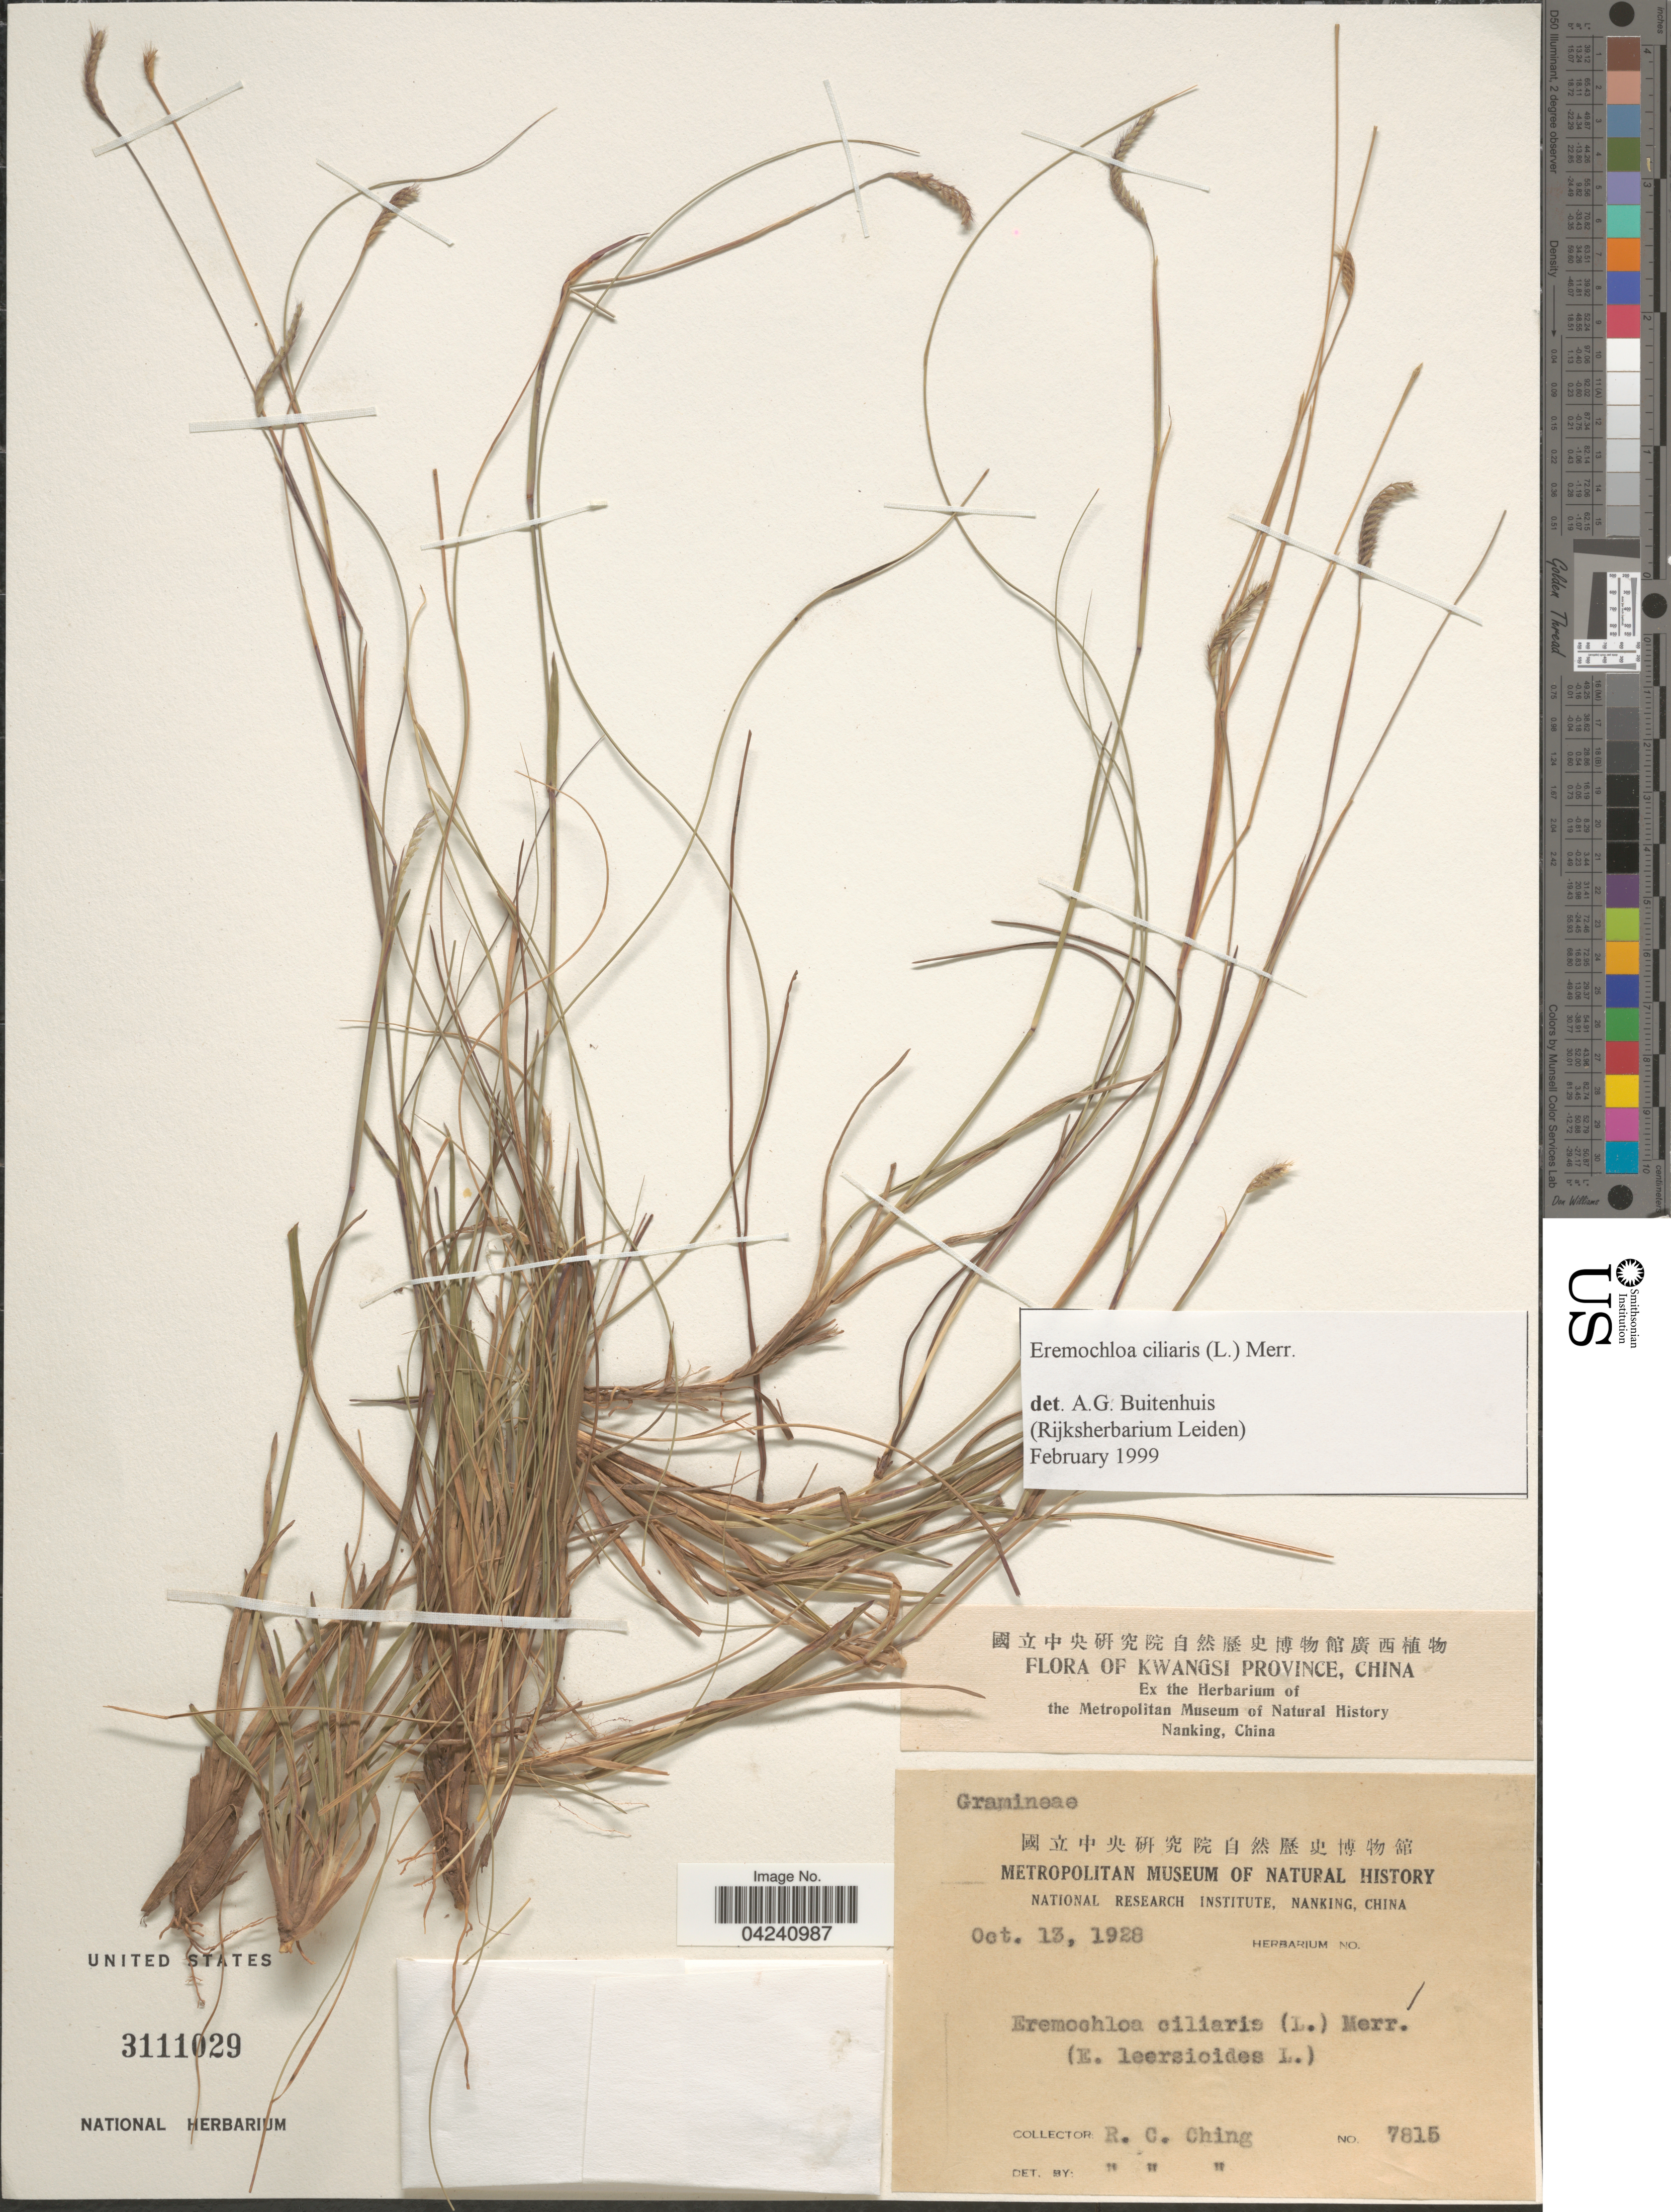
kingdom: Plantae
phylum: Tracheophyta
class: Liliopsida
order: Poales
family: Poaceae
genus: Eremochloa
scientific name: Eremochloa ciliaris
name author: (L.) Merr.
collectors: R. C. Ching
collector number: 7815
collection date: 1928-10-13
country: China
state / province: Guangxi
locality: Kwangsi Province.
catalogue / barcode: US 3111029